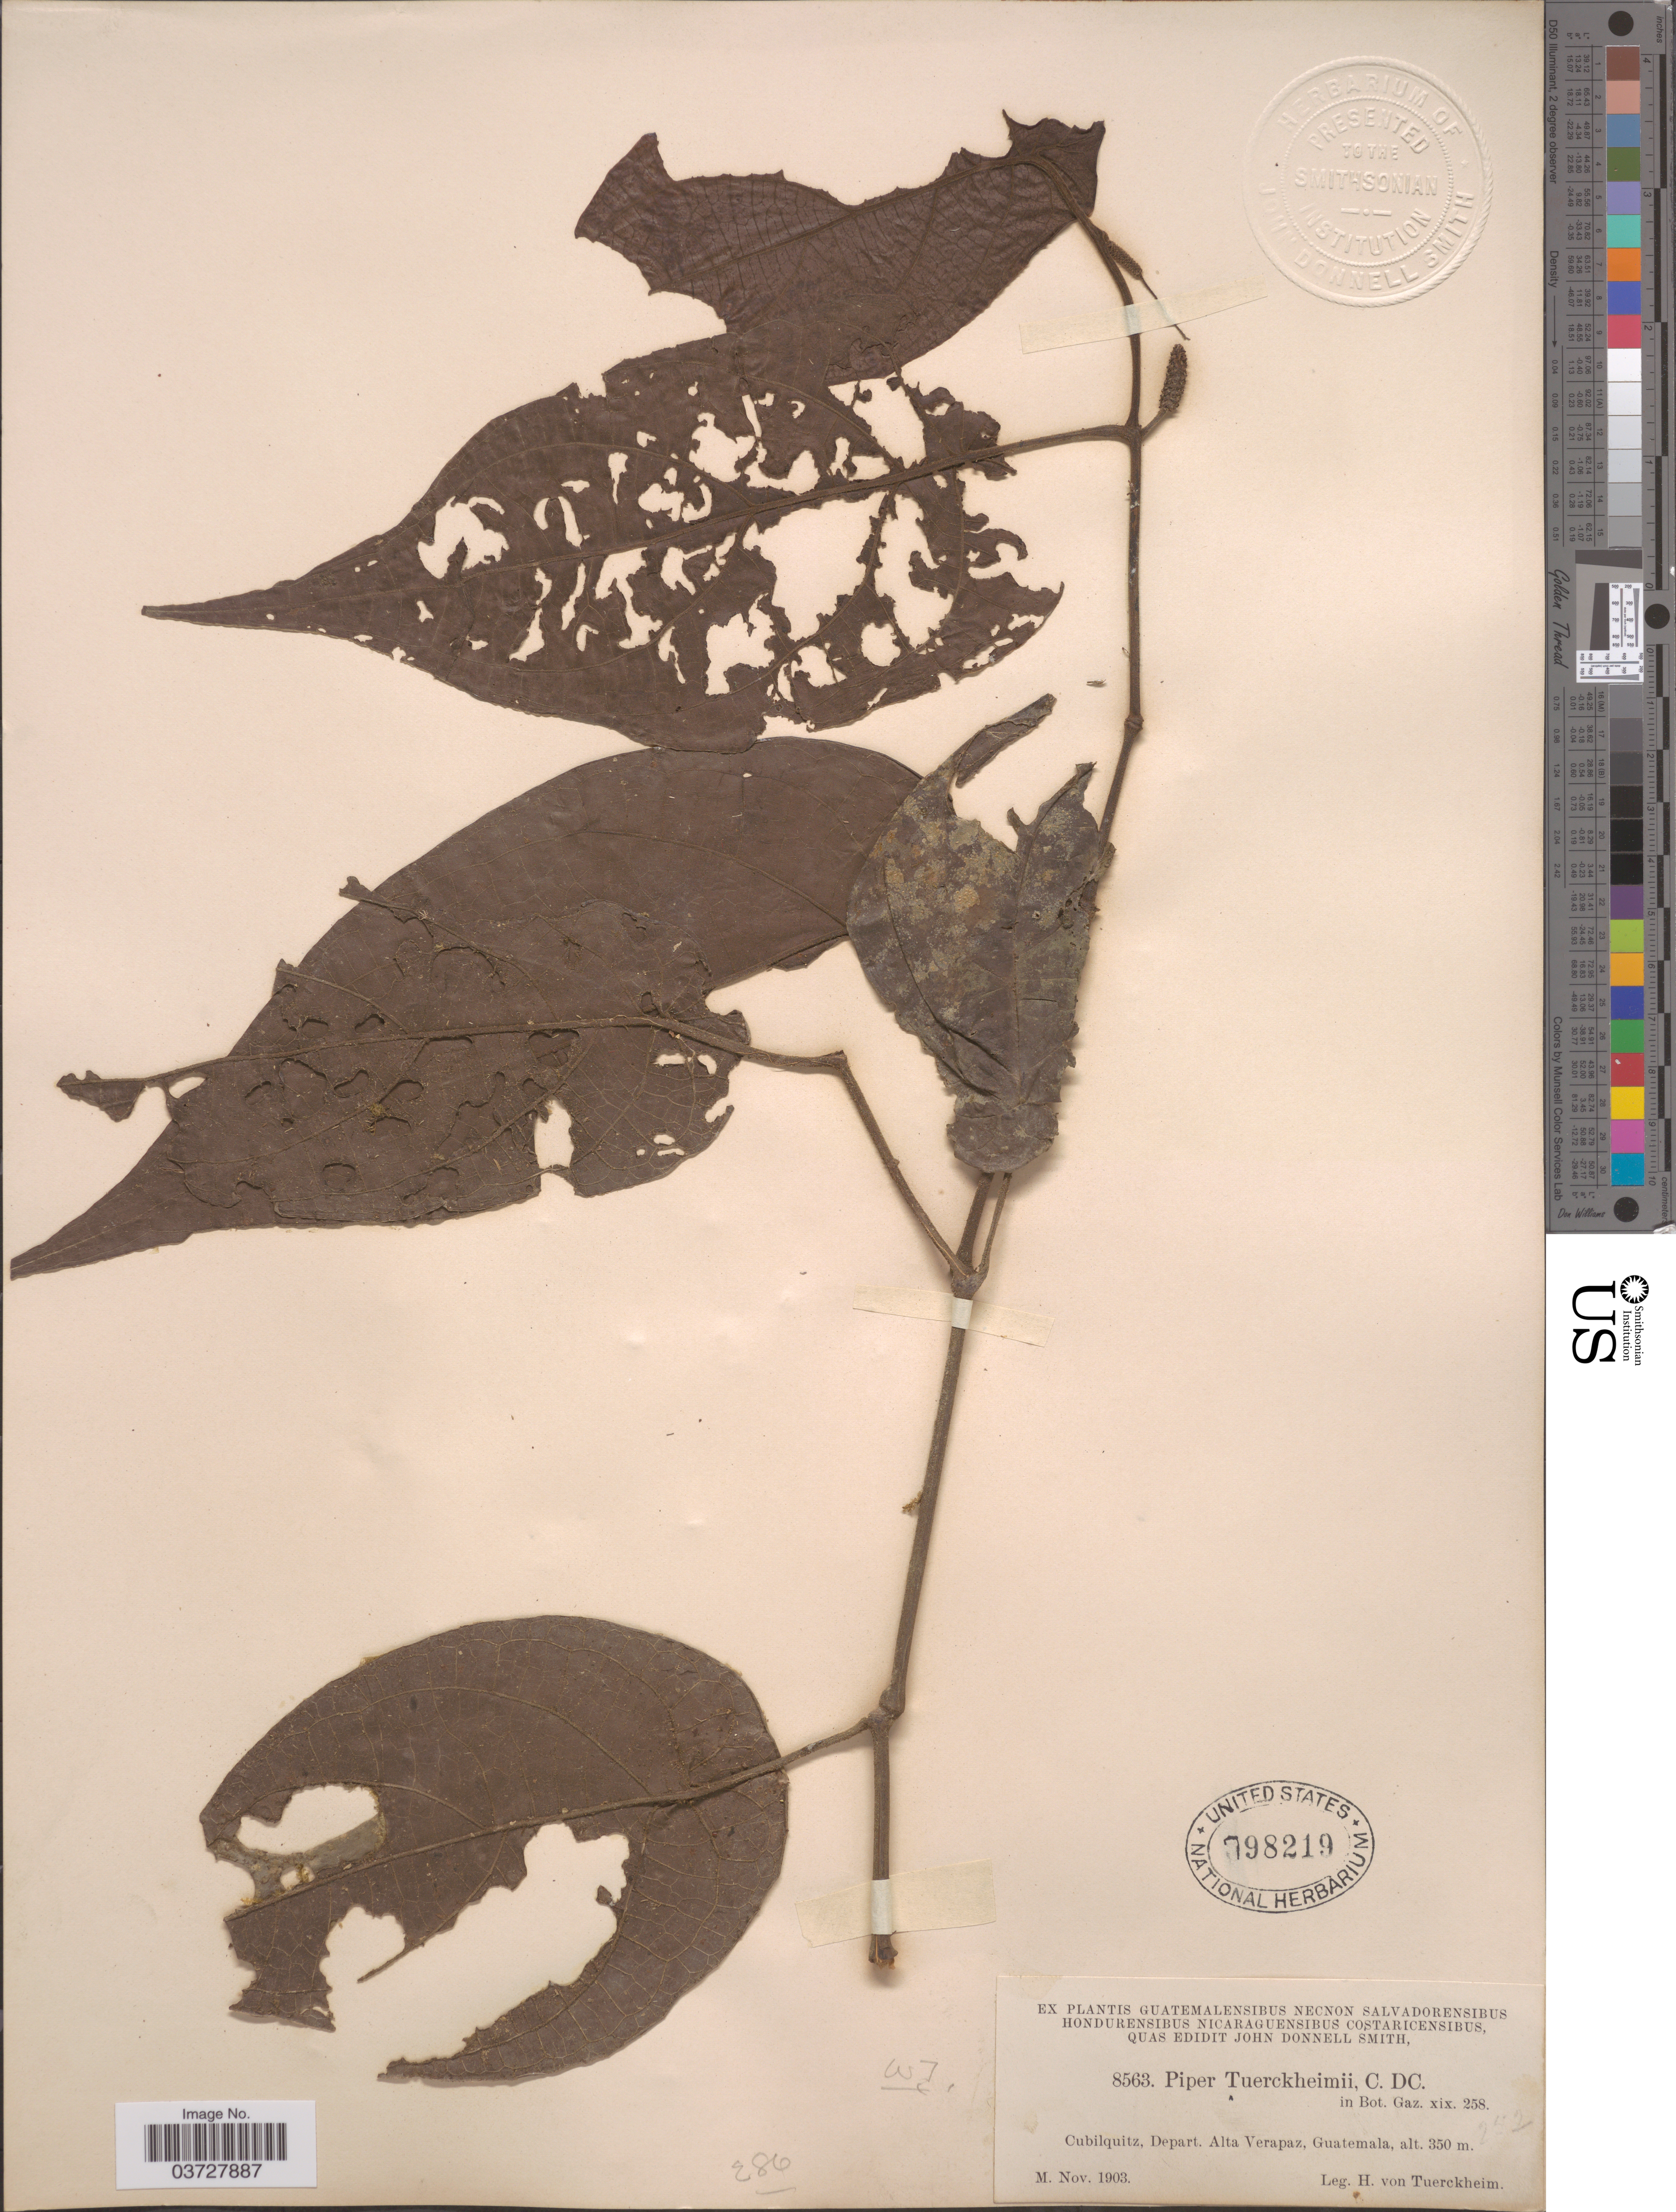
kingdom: Plantae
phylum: Tracheophyta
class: Magnoliopsida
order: Piperales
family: Piperaceae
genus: Piper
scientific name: Piper tuerckheimii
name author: C. DC.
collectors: H. von Türckheim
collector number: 8563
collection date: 1903-11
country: Guatemala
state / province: Alta Verapaz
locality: Cubilquitz, Depart. Alta Verapaz.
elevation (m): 350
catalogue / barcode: US 798219